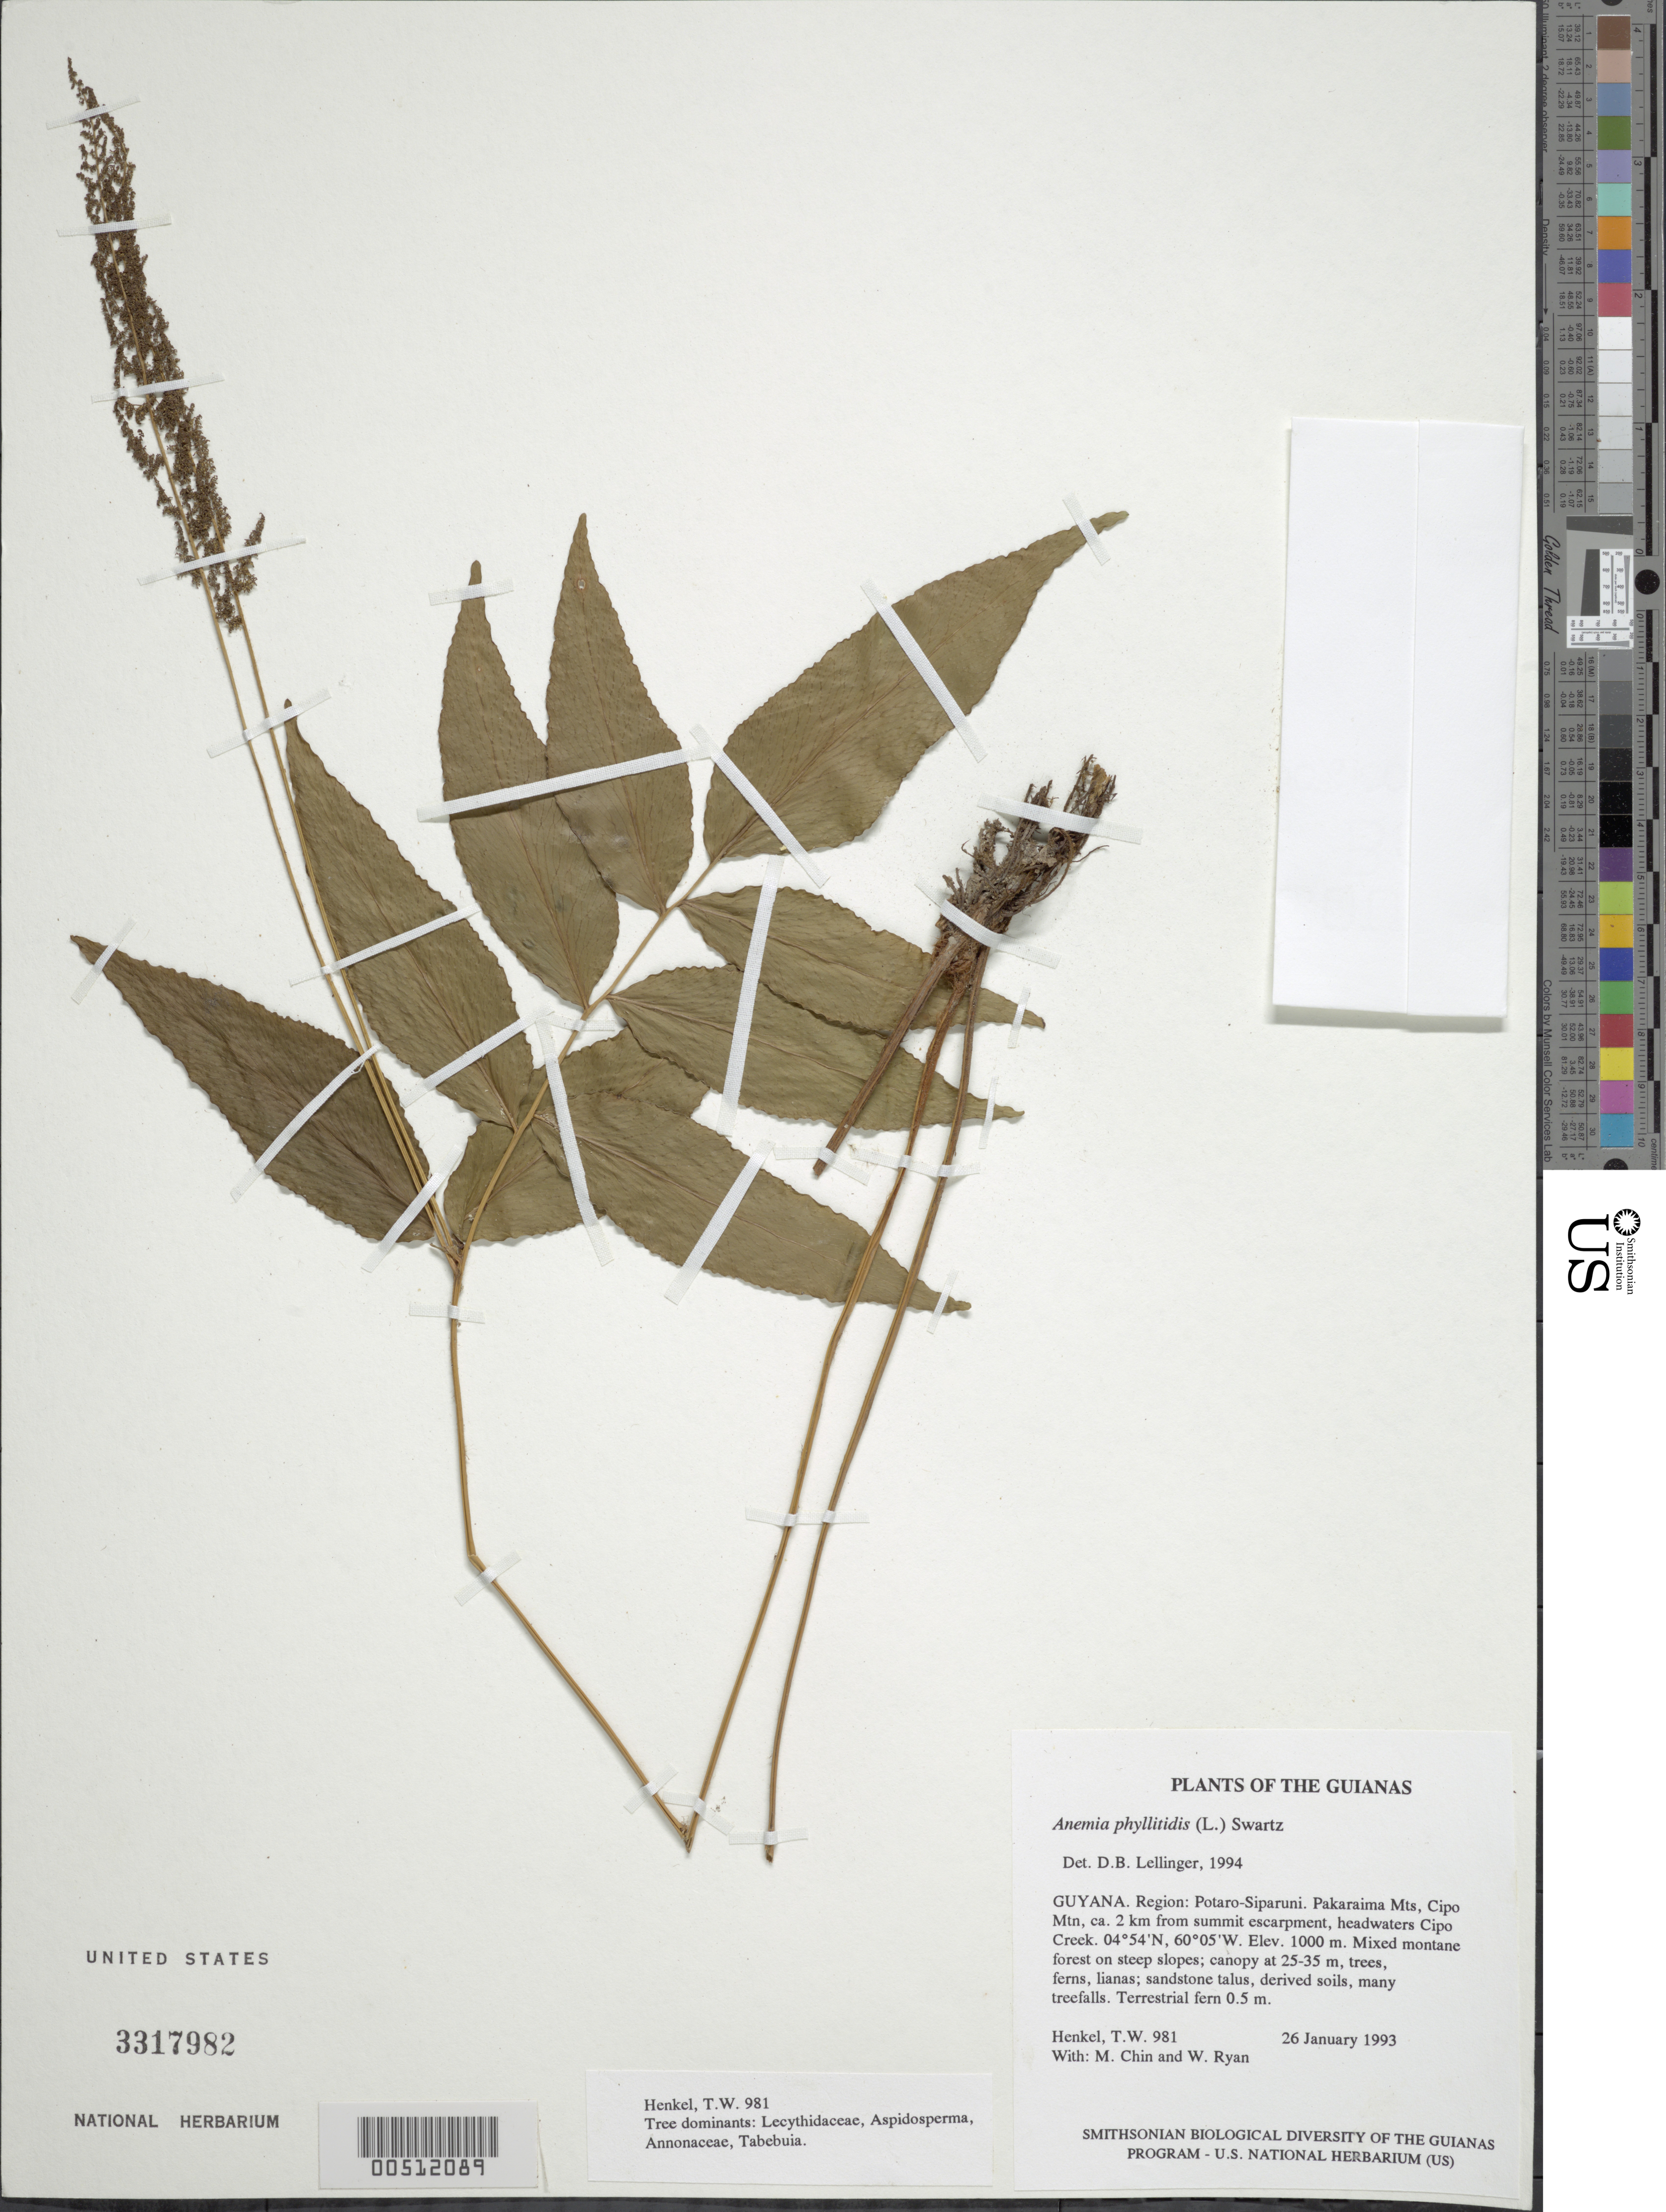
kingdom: Plantae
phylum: Tracheophyta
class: Polypodiopsida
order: Schizaeales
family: Anemiaceae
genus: Anemia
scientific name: Anemia phyllitidis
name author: (L.) Sw.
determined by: Lellinger, David B., (BOT), Smithsonian Institution - National Museum of Natural History (UNITED STATES)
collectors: T. Henkel, M. Chin & W. Ryan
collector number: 981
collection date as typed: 26 January 1993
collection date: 1993-01-26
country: Guyana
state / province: Potaro-Siparuni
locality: Pakaraima Mts, Cipo Mtn, ca. 2 km from summit escarpment, headwaters Cipo Creek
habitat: Mixed montane forest on steep slopes; canopy at 25-35 m; sandstone talus, derived soils, many treefalls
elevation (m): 1000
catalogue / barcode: US 3317982